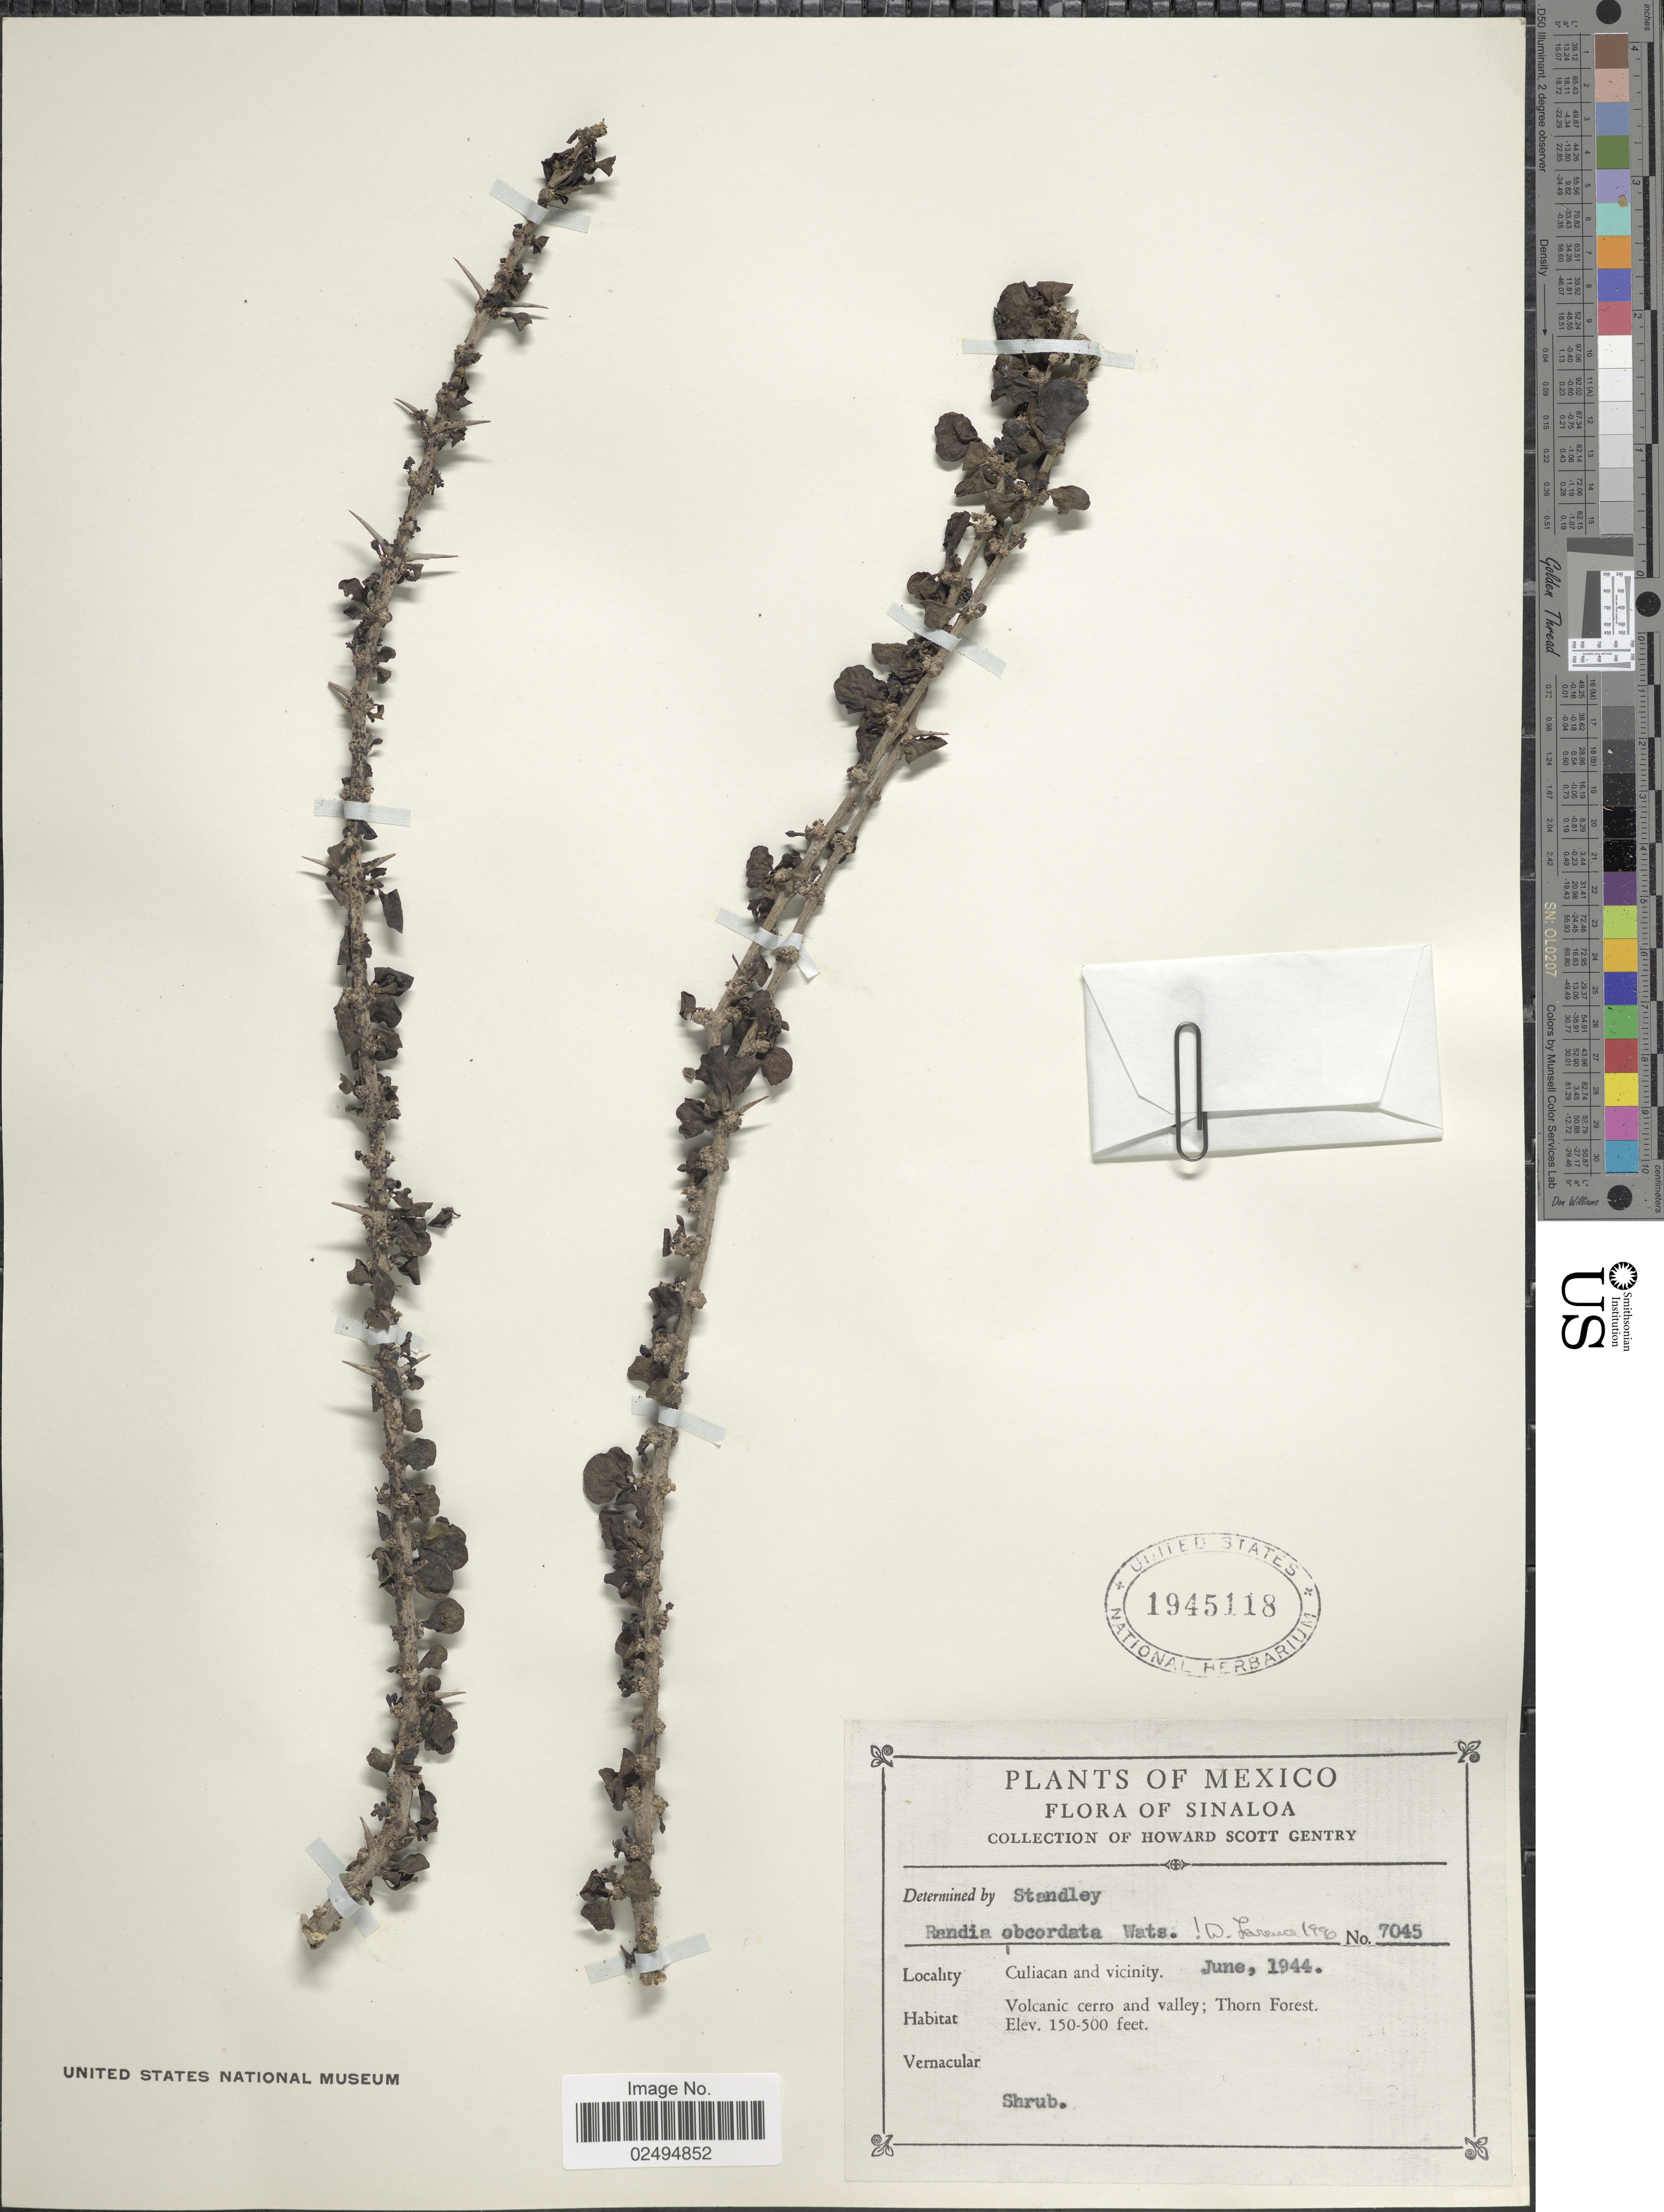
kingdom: Plantae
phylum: Tracheophyta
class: Magnoliopsida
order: Gentianales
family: Rubiaceae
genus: Randia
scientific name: Randia obcordata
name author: S. Watson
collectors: H. S. Gentry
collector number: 7045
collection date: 1944-06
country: Mexico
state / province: Sinaloa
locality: Culiacan and vicinity, Volcanic cerro and valley; Thorn Forest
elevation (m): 46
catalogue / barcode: US 1945118